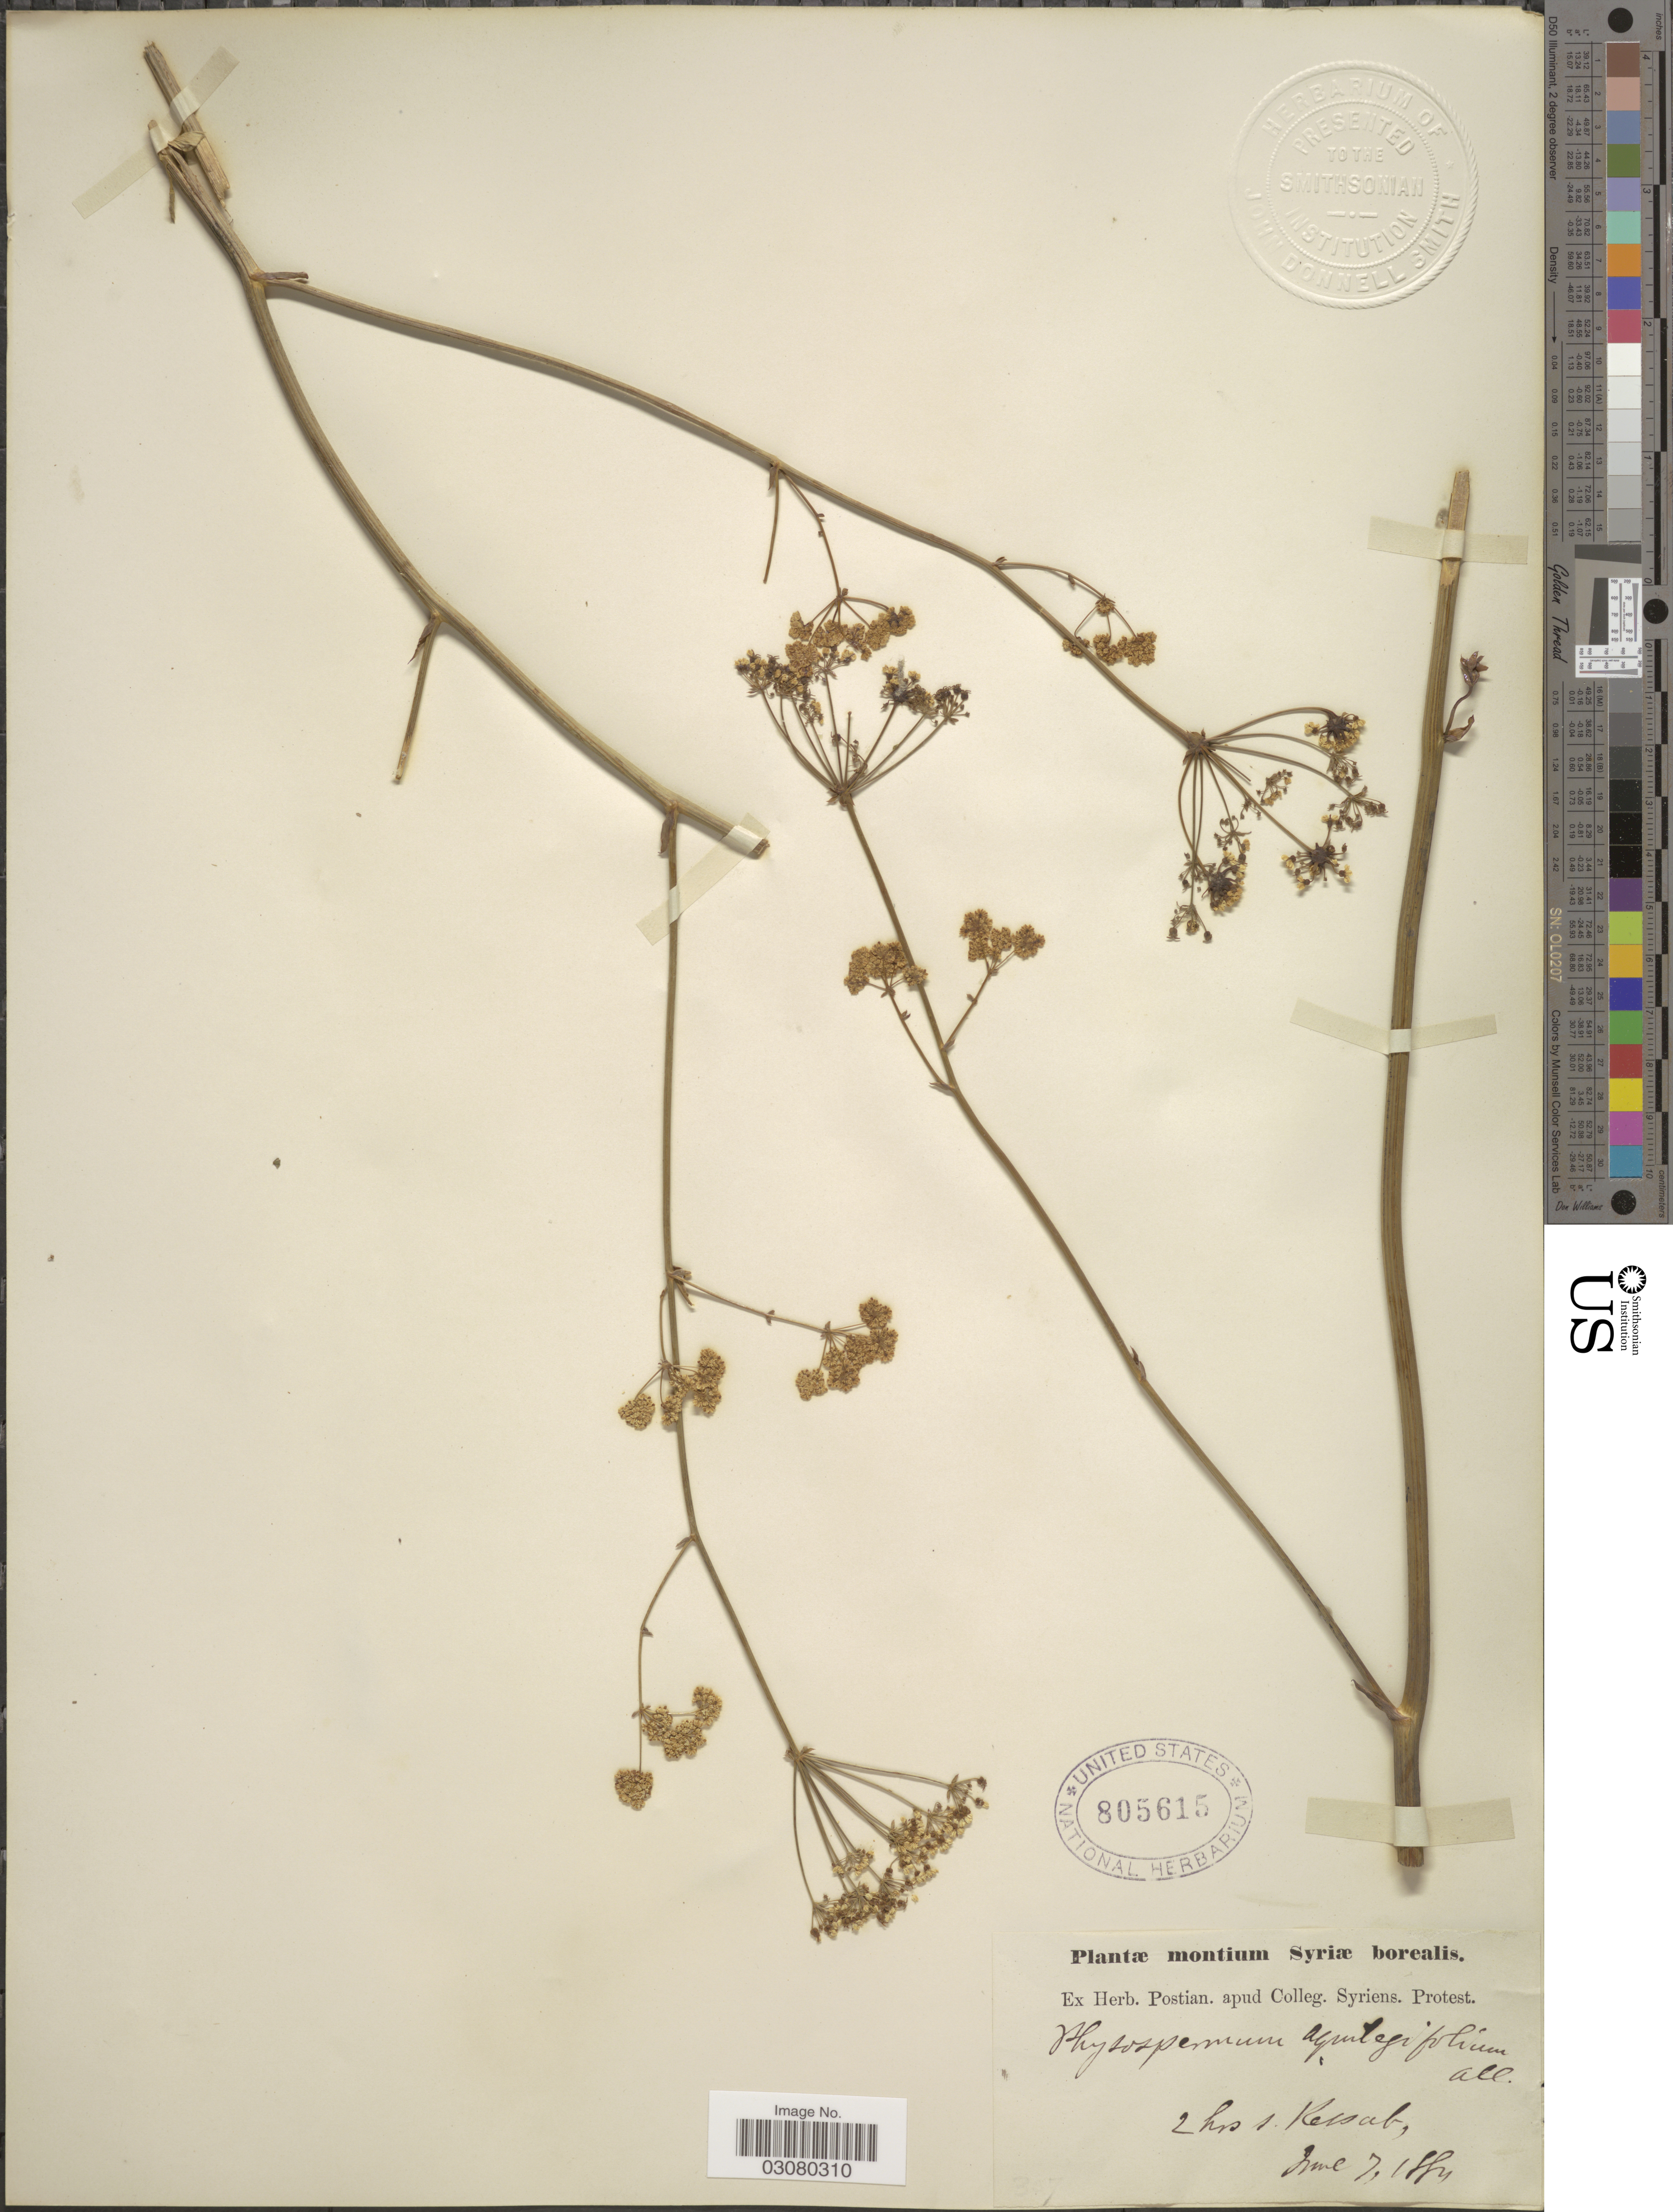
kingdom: Plantae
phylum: Tracheophyta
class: Magnoliopsida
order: Apiales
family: Apiaceae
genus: Physospermum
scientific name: Physospermum aquilegifolium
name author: (All.) W.D.J. Koch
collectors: ex herb. Postian. apud Colleg. Syriens. Protest. USE "Fannie P. A. Shepard" (10308853) AS PRIMARY COLLECTOR INSTEAD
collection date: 1884-06-07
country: Syria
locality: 2 hrs. s. Kessab Syriæ borealis.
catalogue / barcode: US 805615